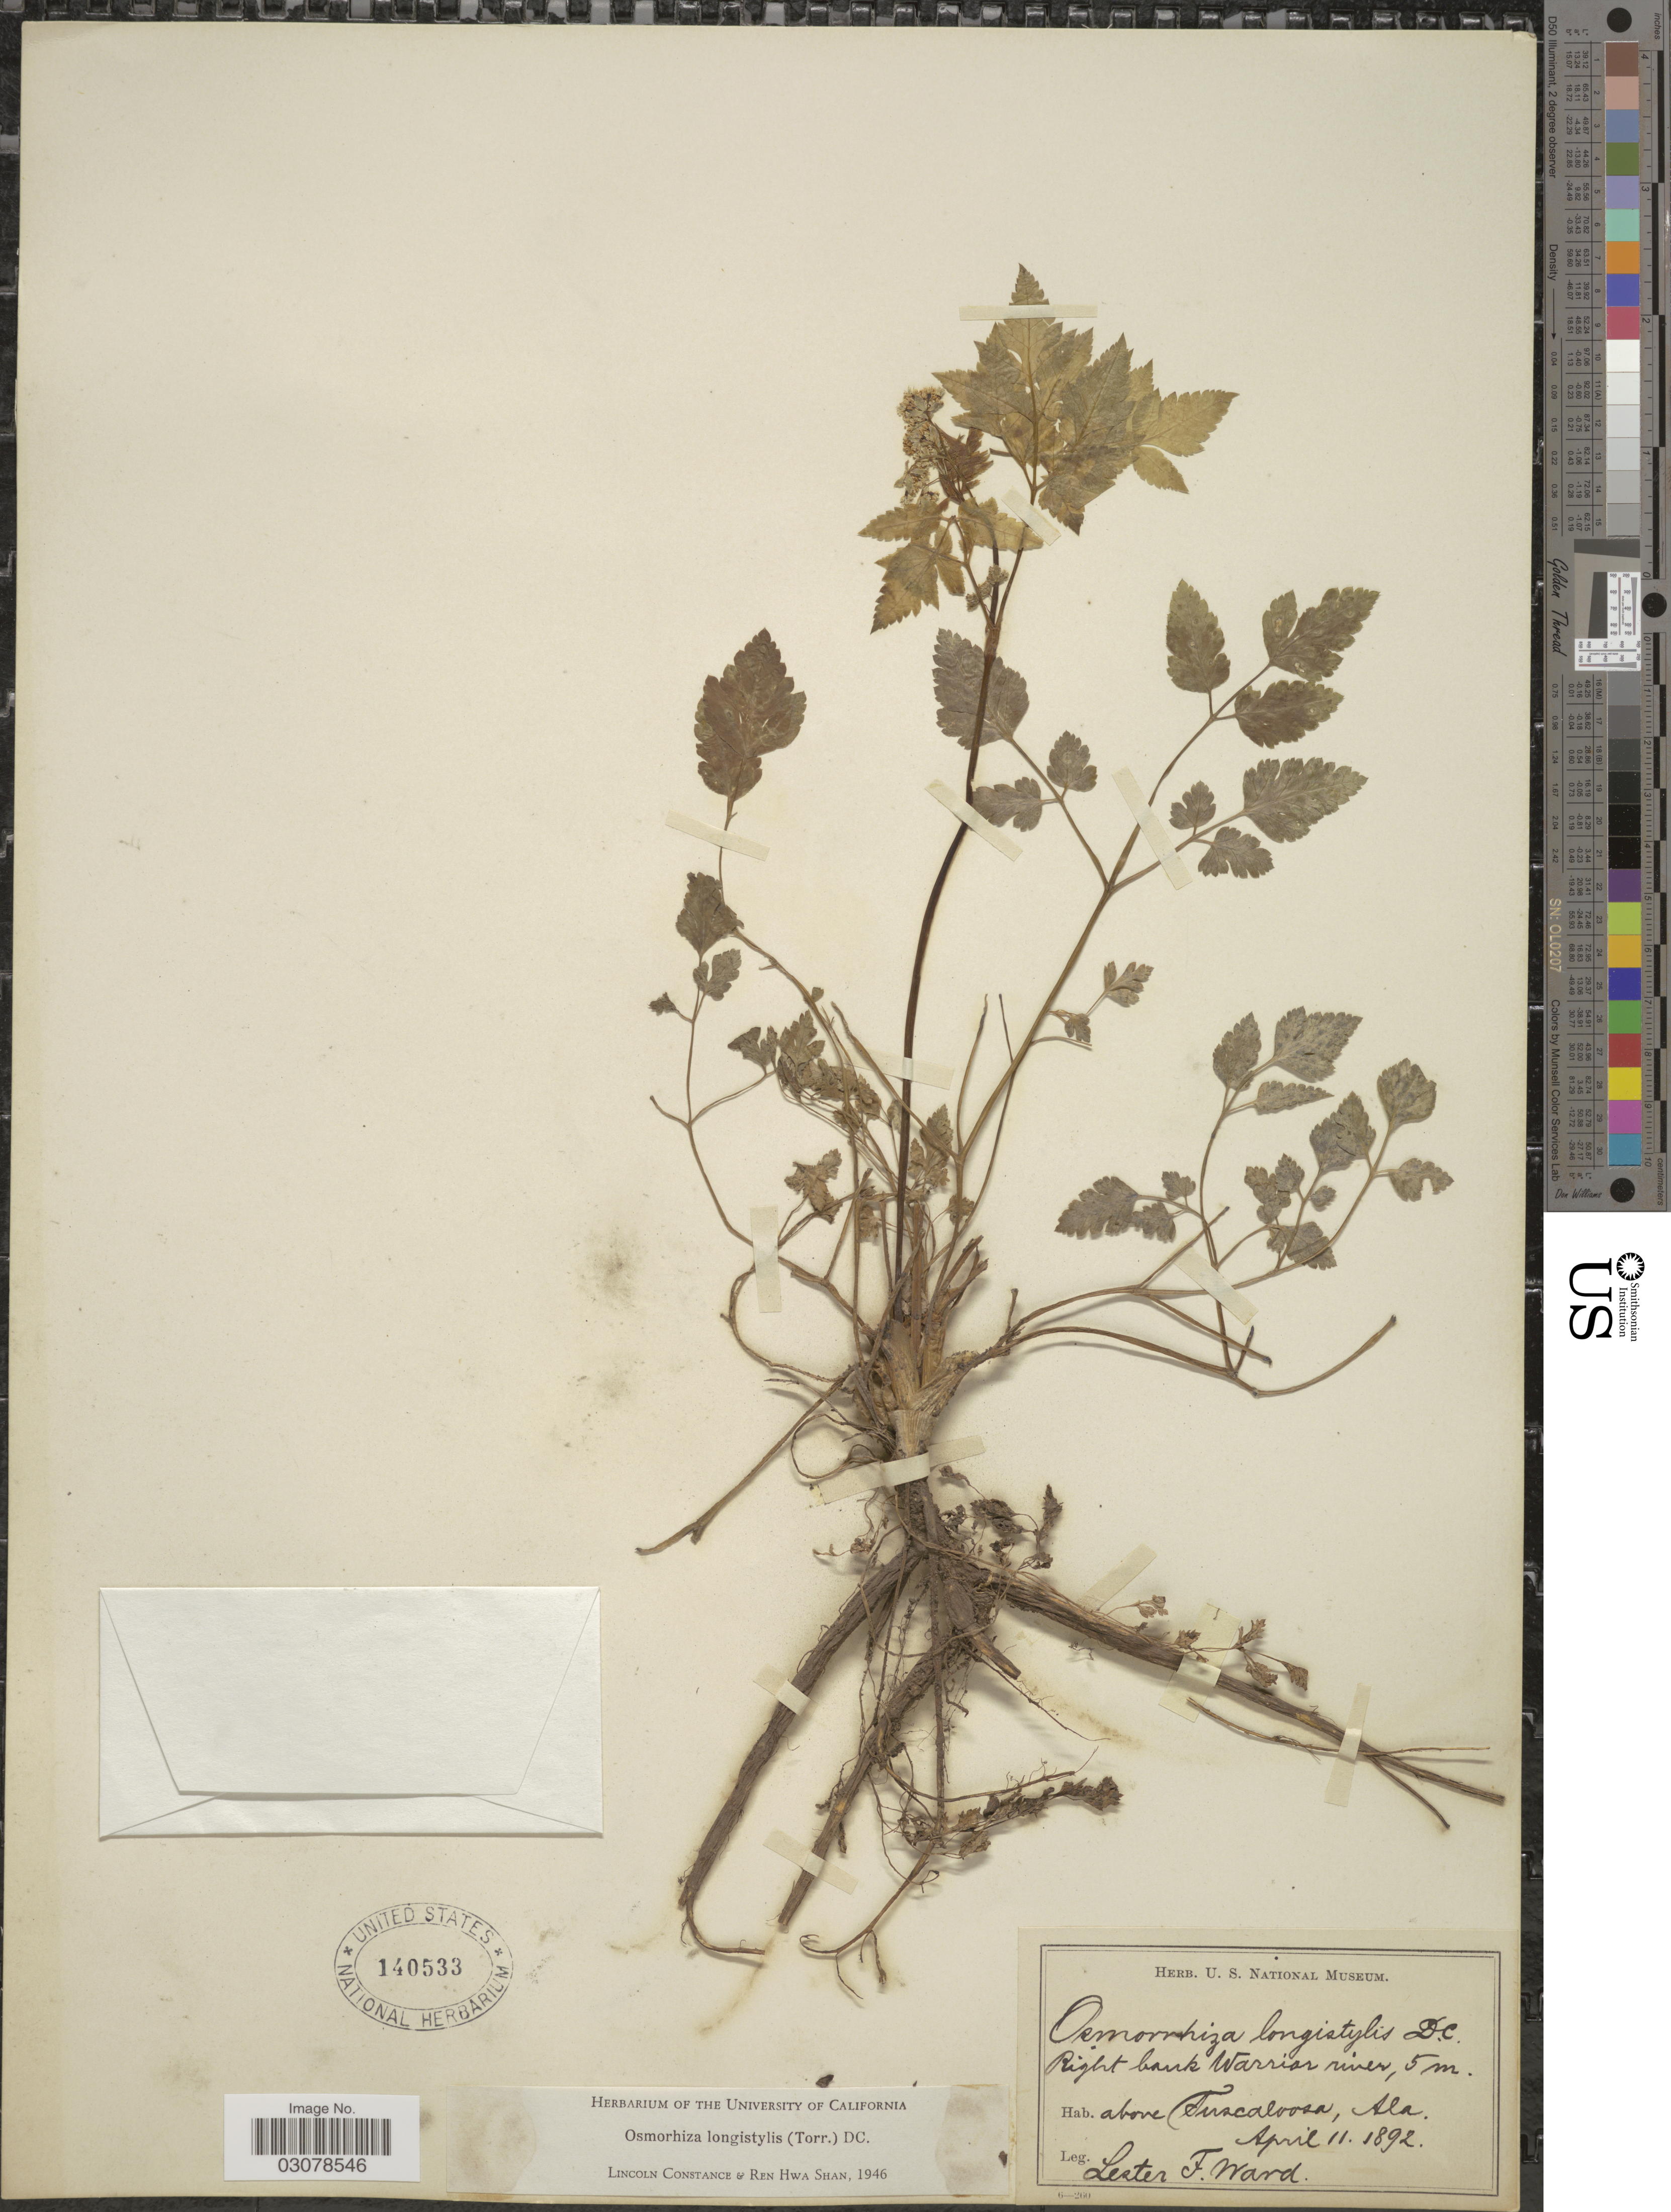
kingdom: Plantae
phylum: Tracheophyta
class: Magnoliopsida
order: Apiales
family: Apiaceae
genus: Osmorhiza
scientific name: Osmorhiza longistylis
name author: (Torr.) DC.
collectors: L. F. Ward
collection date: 1892-04-11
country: United States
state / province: Alabama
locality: Right bank Worrior river. Above Tuscaloosa.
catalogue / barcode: US 140533